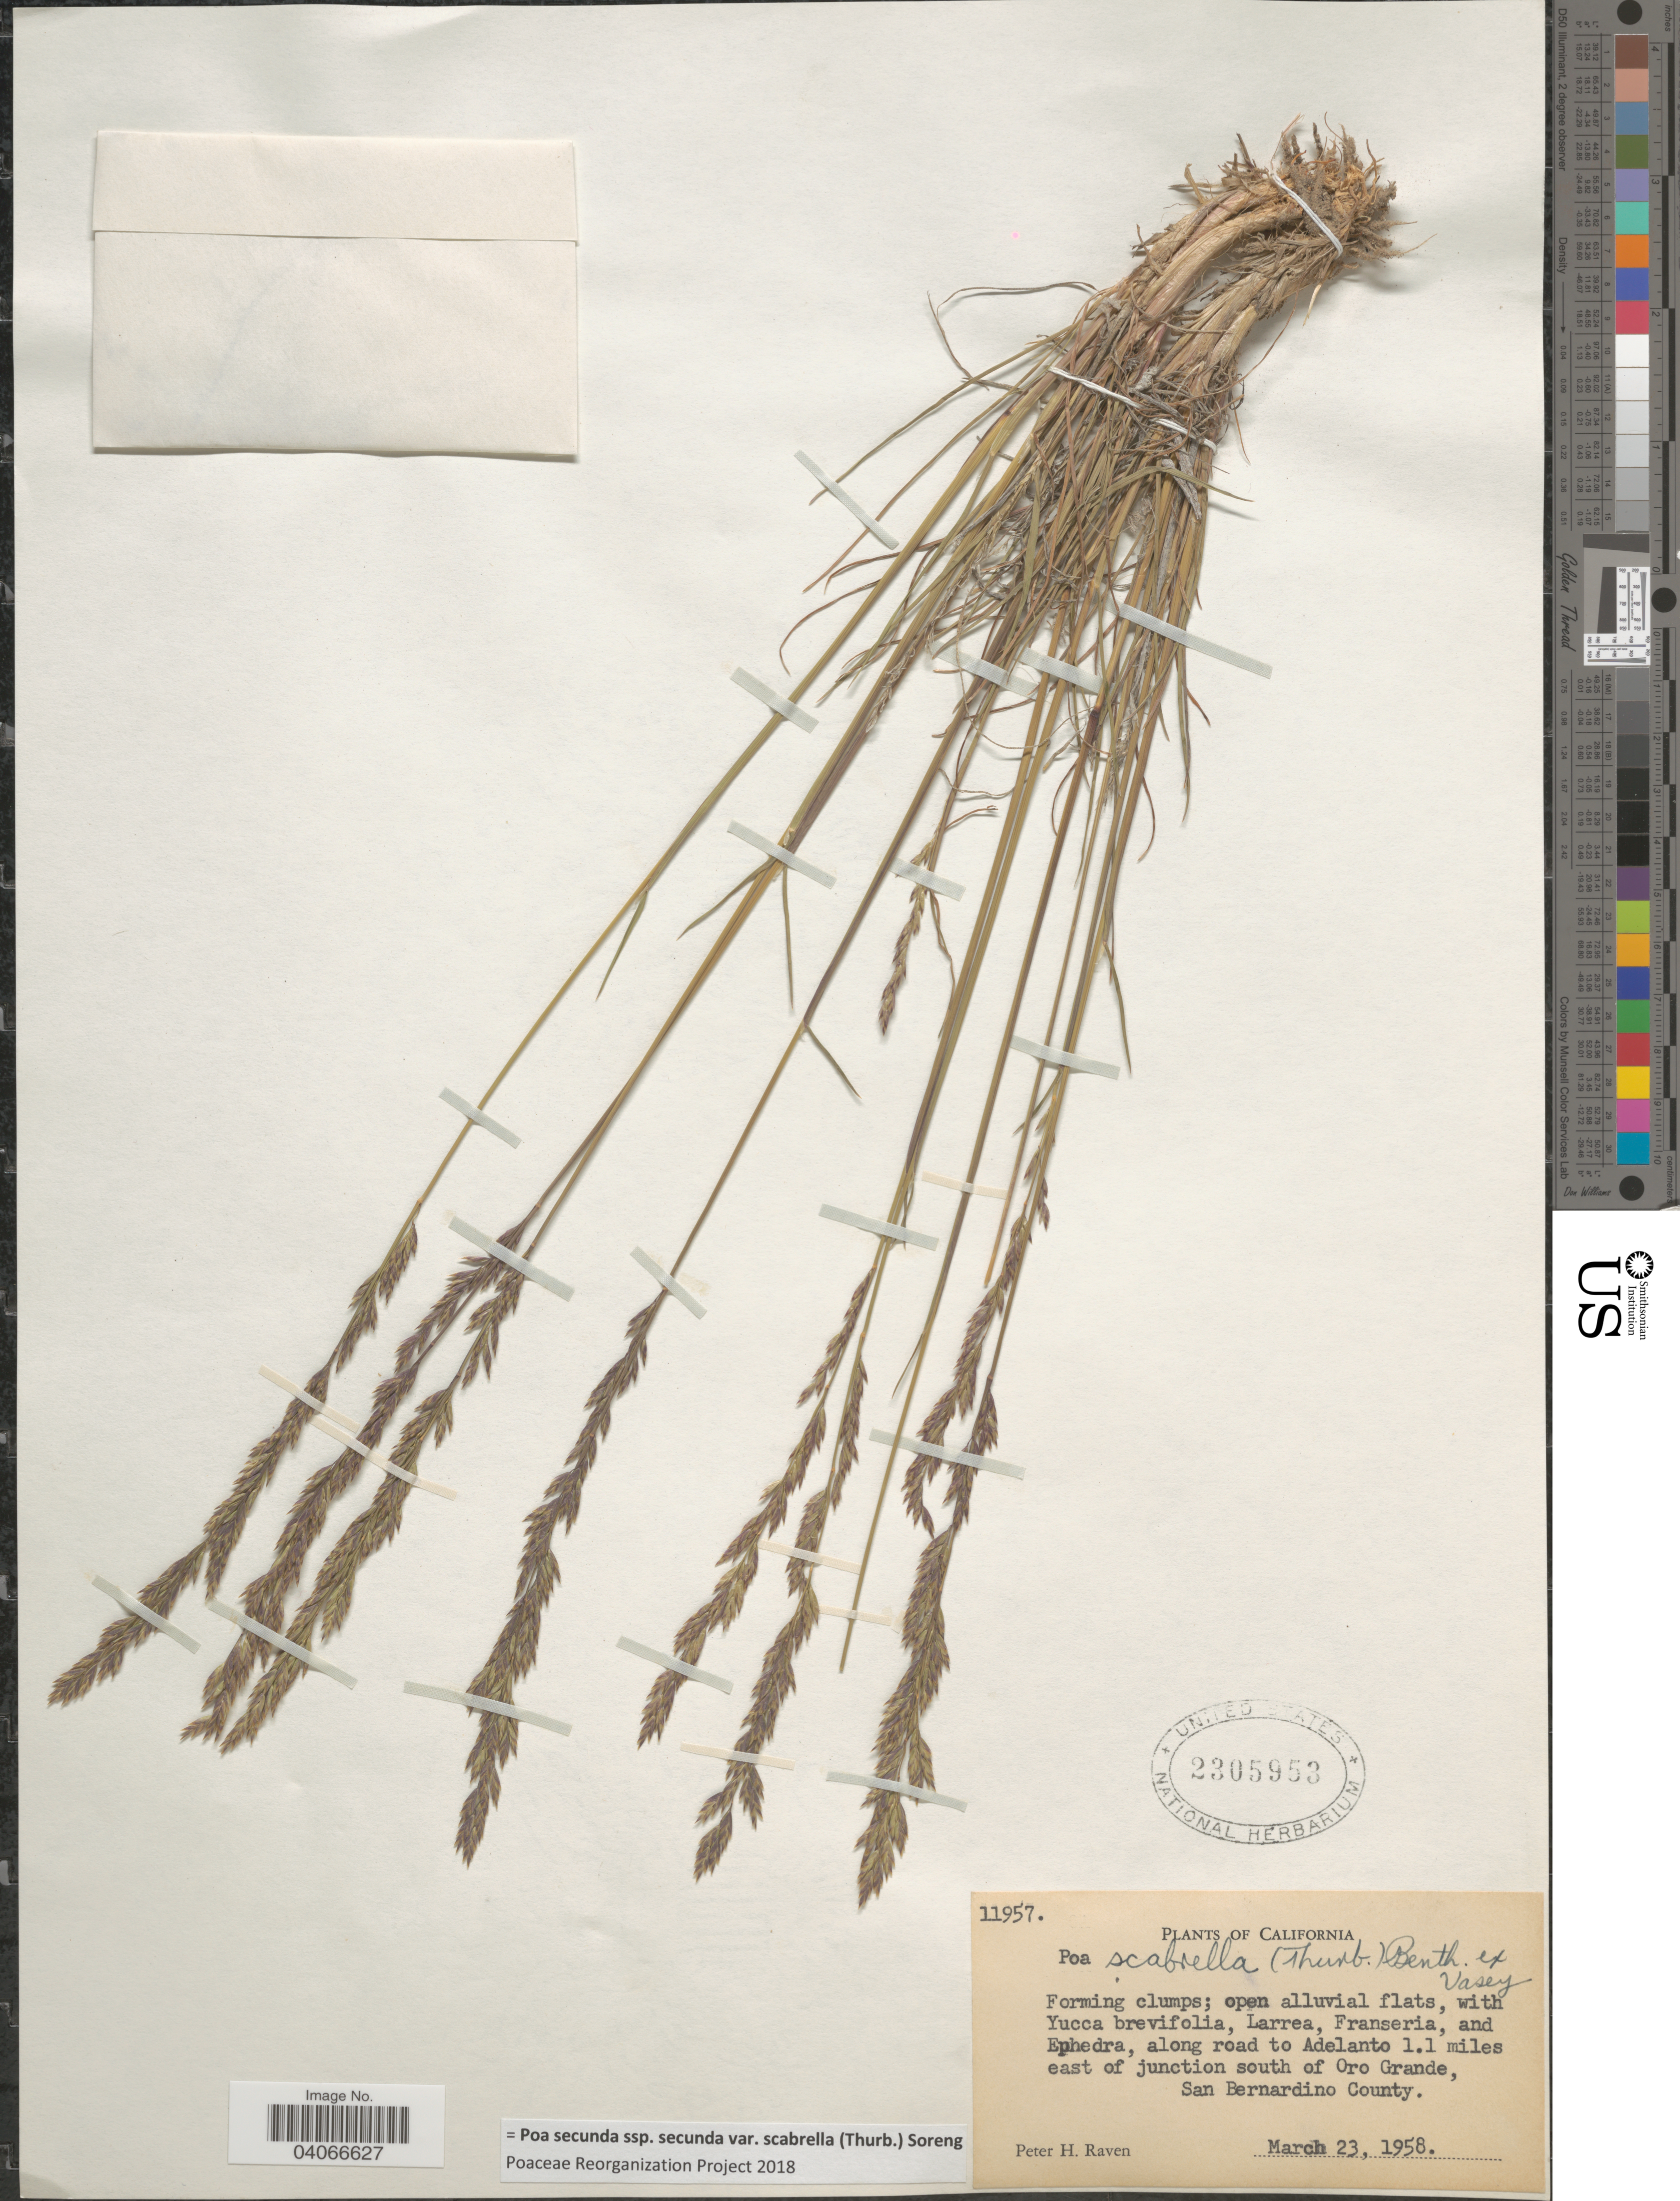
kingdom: Plantae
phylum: Tracheophyta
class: Liliopsida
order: Poales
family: Poaceae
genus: Poa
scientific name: Poa secunda subsp. secunda var. scabrella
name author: (Thurb.) Soreng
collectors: P. Raven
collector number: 11957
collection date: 1958-03-23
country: United States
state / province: California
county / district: San Bernardino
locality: Along road to Adelanto 1.1 miles east of junction south of Oro Grande, San Bernardino County.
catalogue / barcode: US 2305953